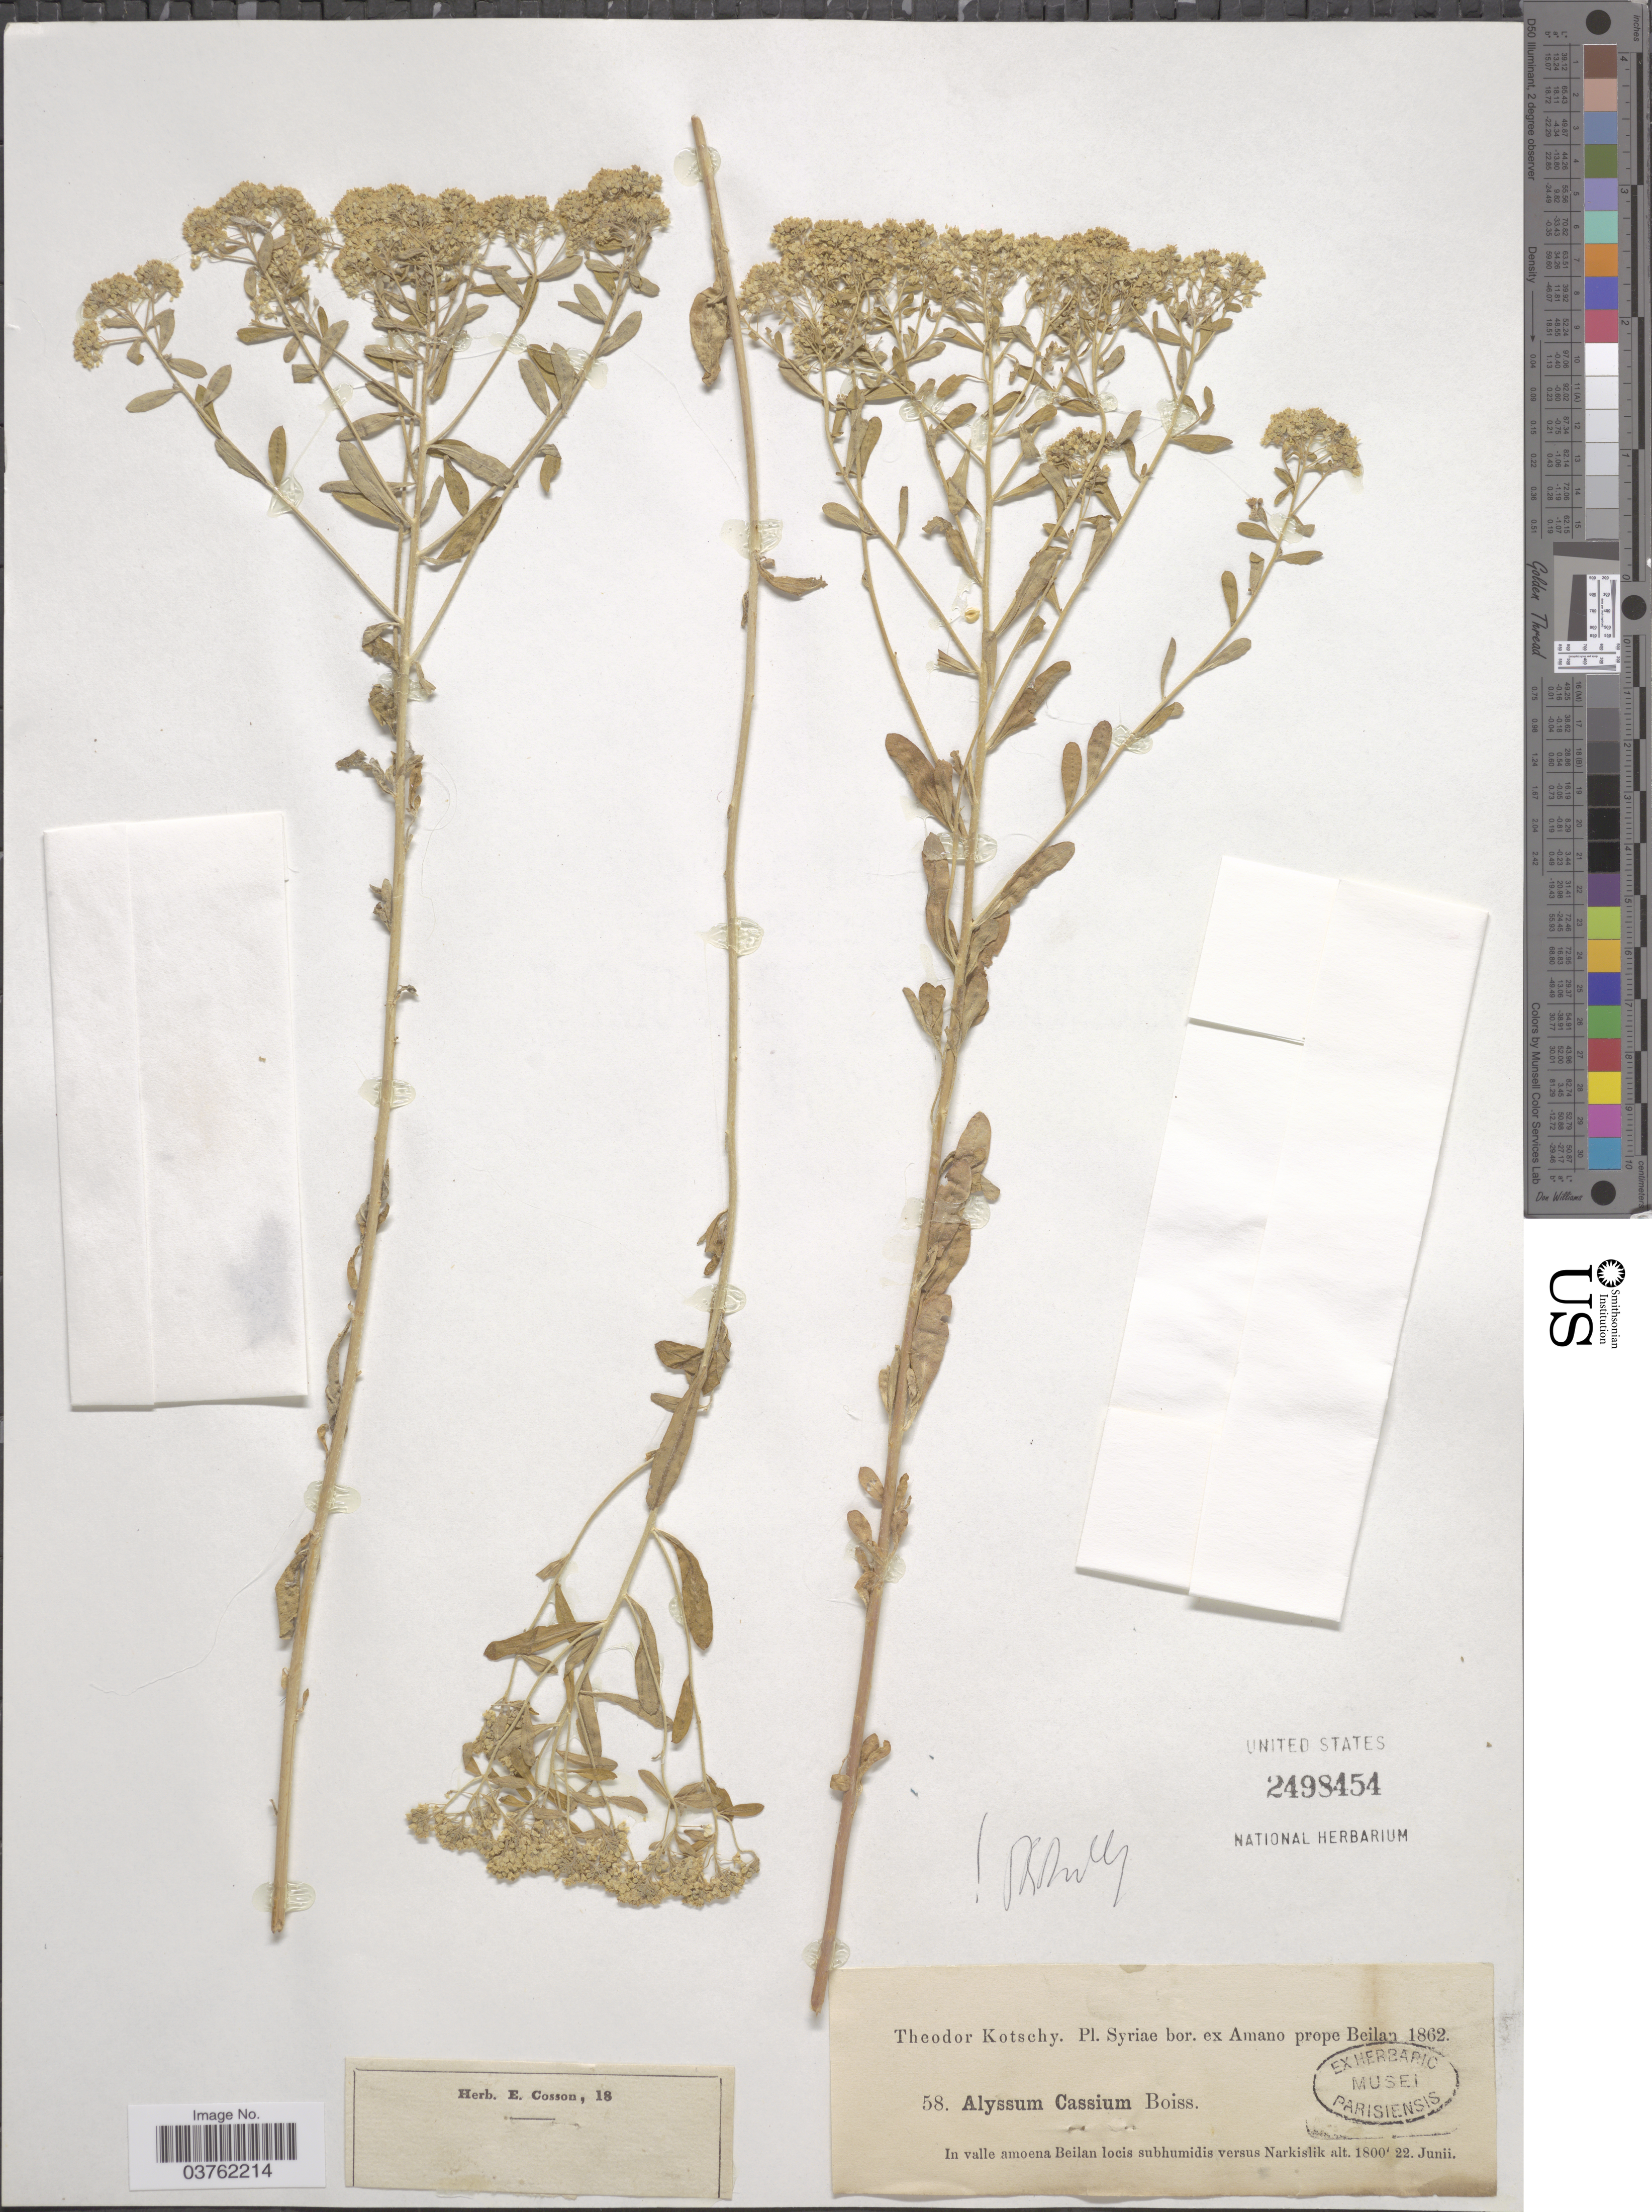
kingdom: Plantae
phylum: Tracheophyta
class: Magnoliopsida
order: Brassicales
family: Brassicaceae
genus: Alyssum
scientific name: Alyssum cassium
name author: Boiss. & Heldr.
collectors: K. G. Kotschy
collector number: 58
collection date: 1862-06-22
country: Syria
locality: Syriae bor. ex Amano prope Beilan. In valle amoena Beilan locis subhumidis versus Narkislik.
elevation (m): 549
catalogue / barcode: US 2498454